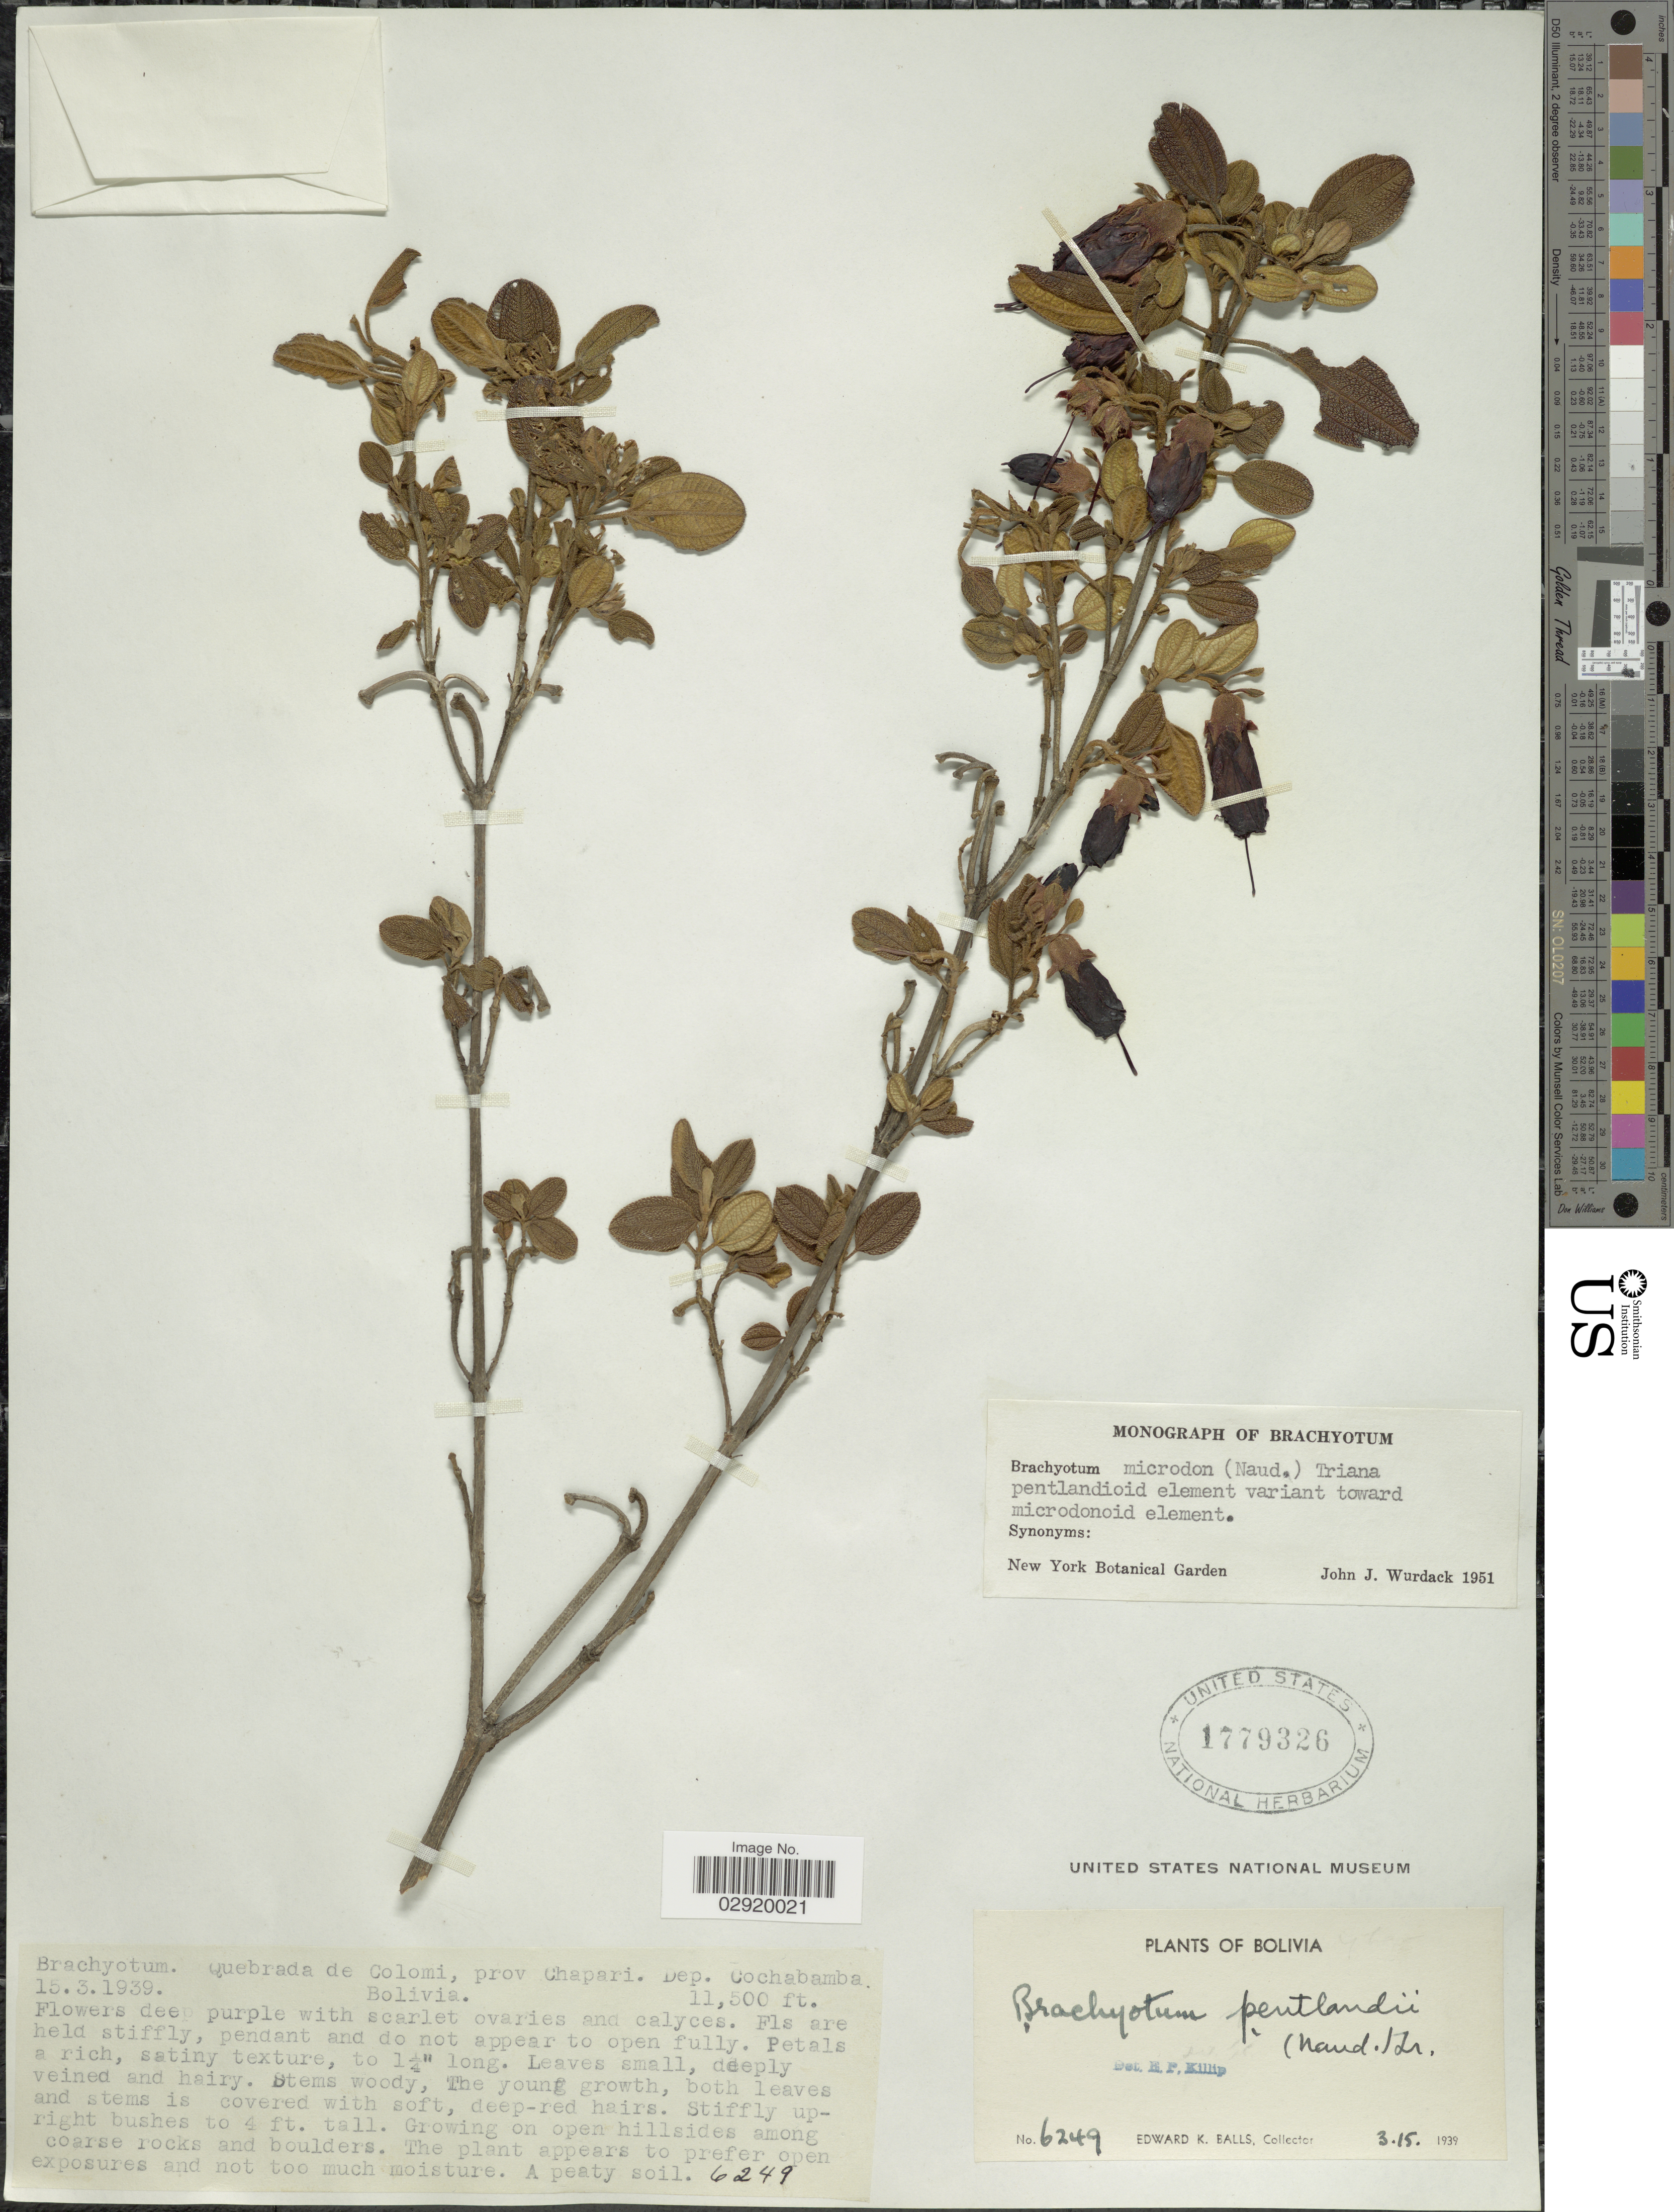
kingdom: Plantae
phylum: Tracheophyta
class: Magnoliopsida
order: Myrtales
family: Melastomataceae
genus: Brachyotum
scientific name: Brachyotum microdon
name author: (Naudin) Triana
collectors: E. K. Balls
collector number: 6249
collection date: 1939-03-15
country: Bolivia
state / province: Cochabamba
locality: Quebrada de Colomi, prov. Chapari. Dep. Cochabamba.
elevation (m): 3505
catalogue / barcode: US 1779326